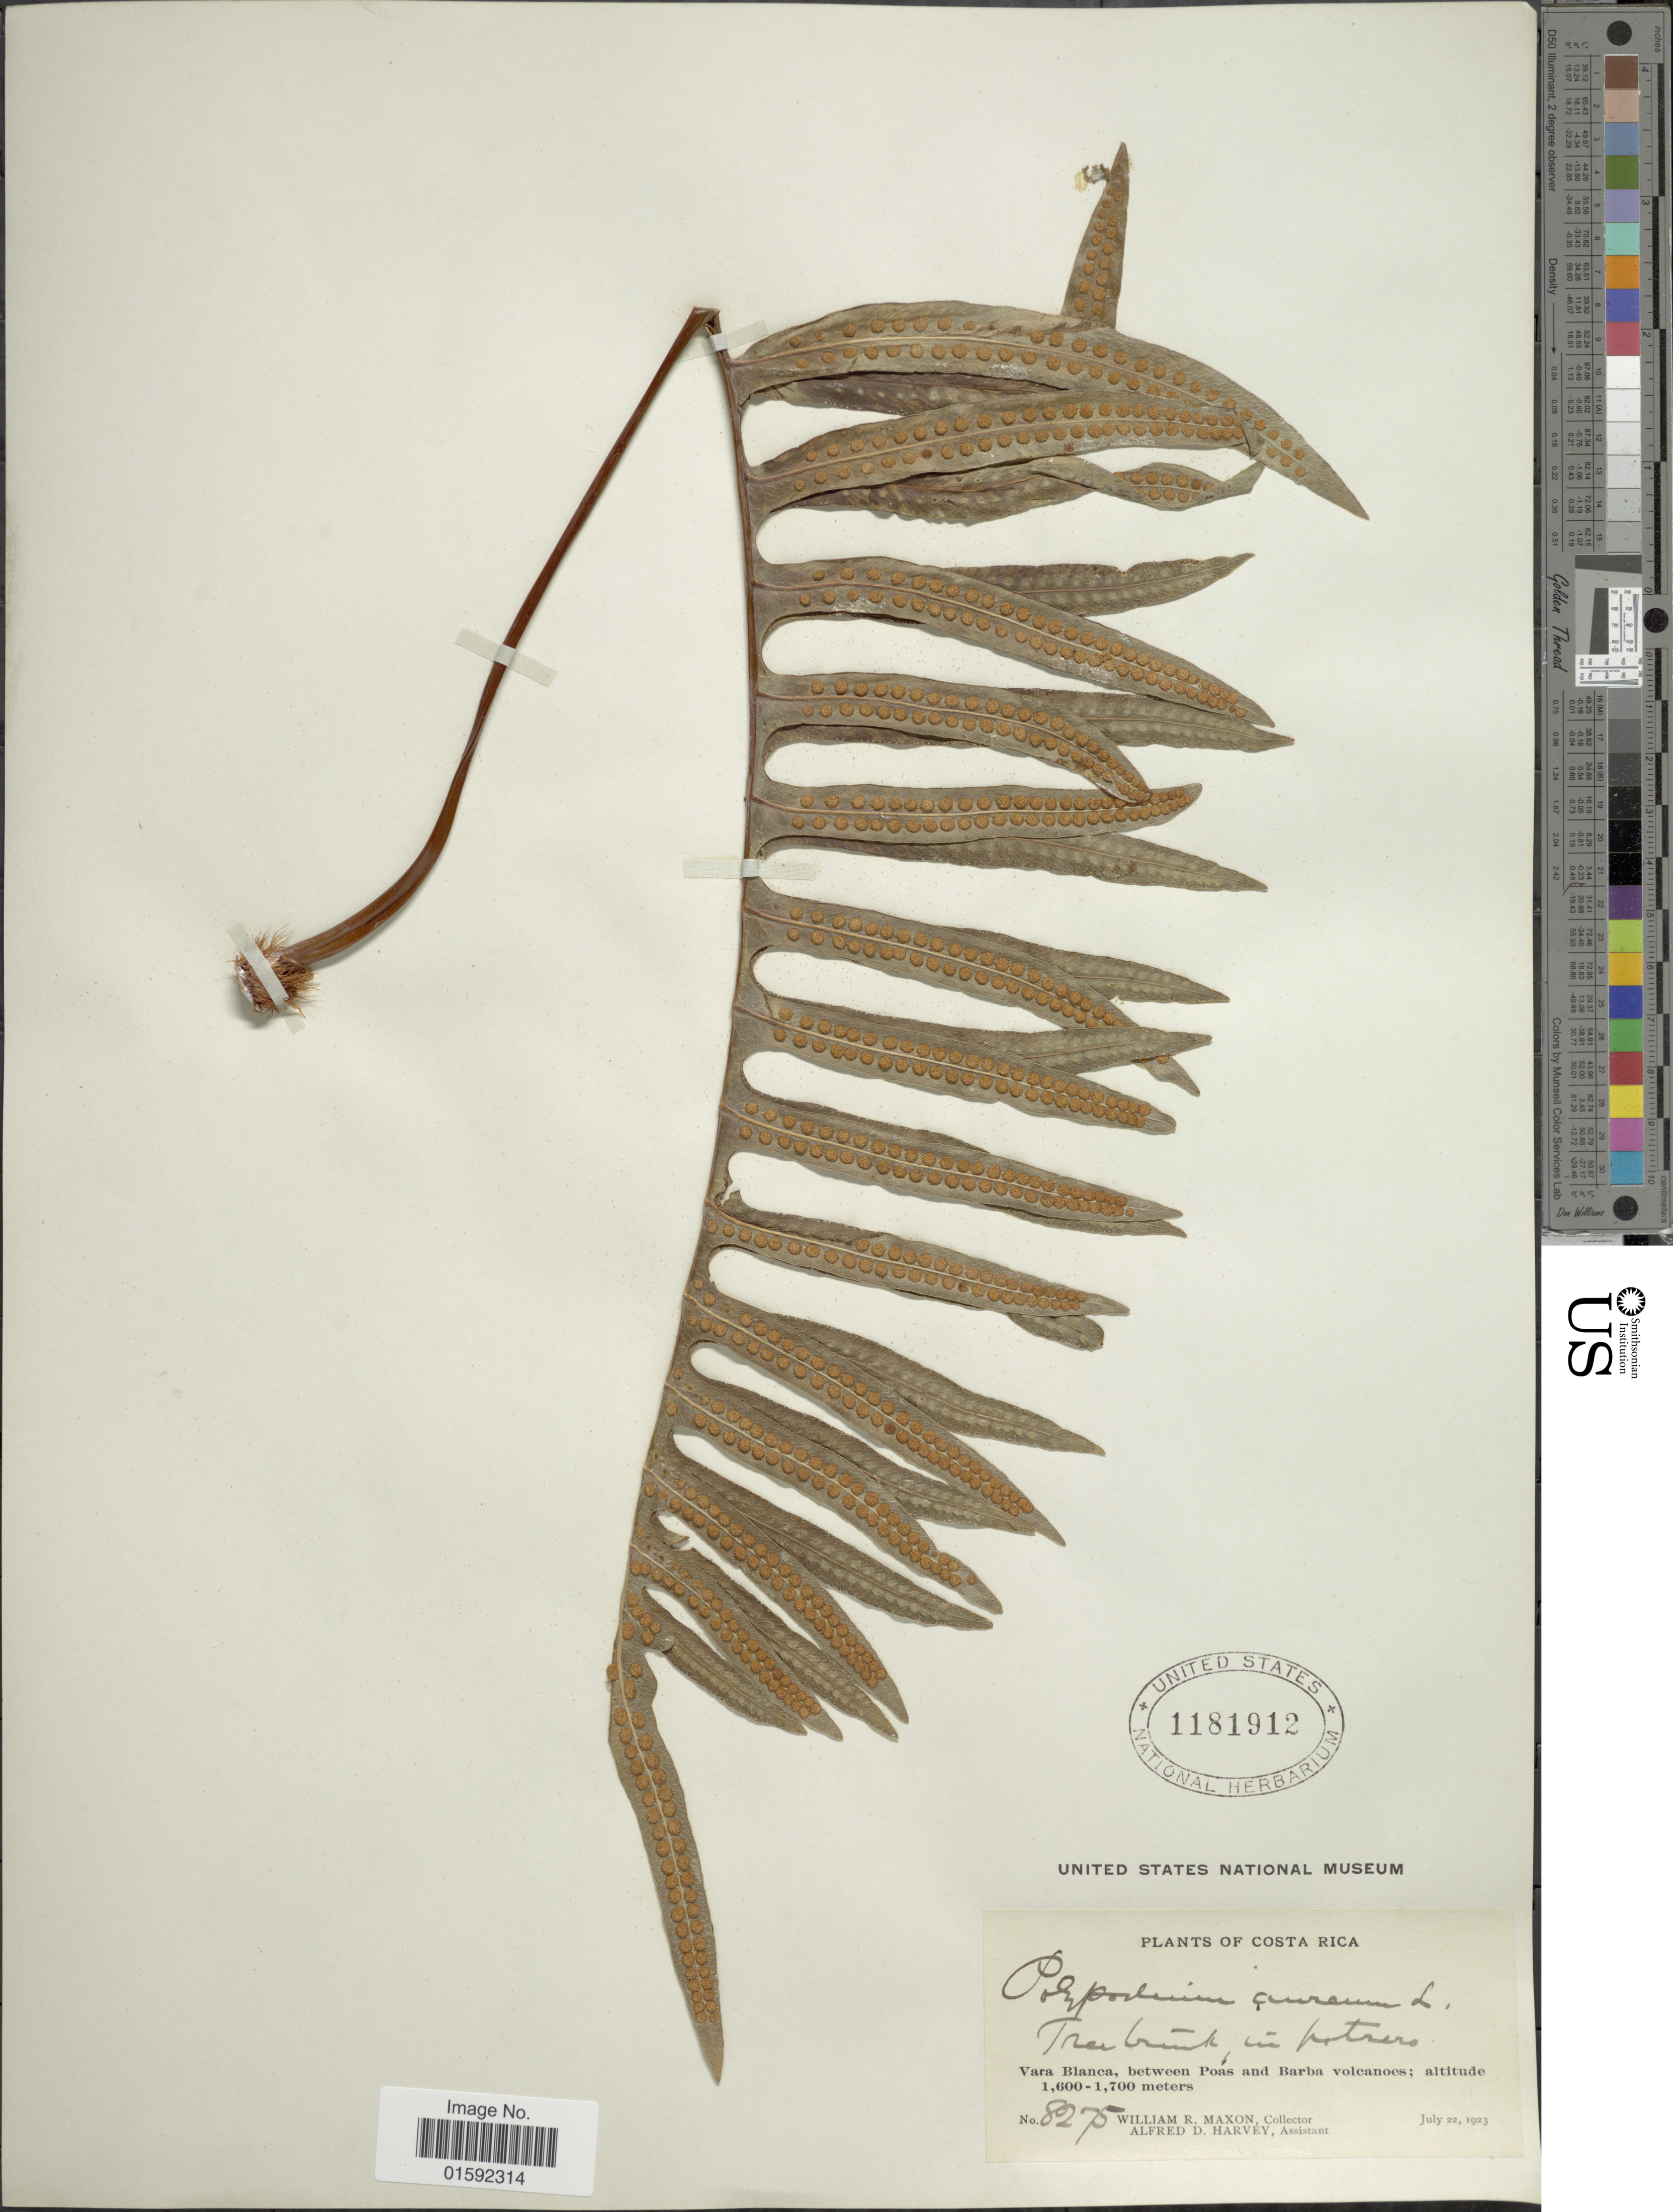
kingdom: Plantae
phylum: Tracheophyta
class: Polypodiopsida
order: Polypodiales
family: Polypodiaceae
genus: Phlebodium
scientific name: Phlebodium pseudoaureum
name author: (Cav.) Lellinger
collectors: W. R. Maxon & A. D. Harvey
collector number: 8275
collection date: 1923-07-22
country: Costa Rica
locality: Costa Rica, Vara Blanca, between Poás and Barba volcanoes.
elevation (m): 1600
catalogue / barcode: US 1181912